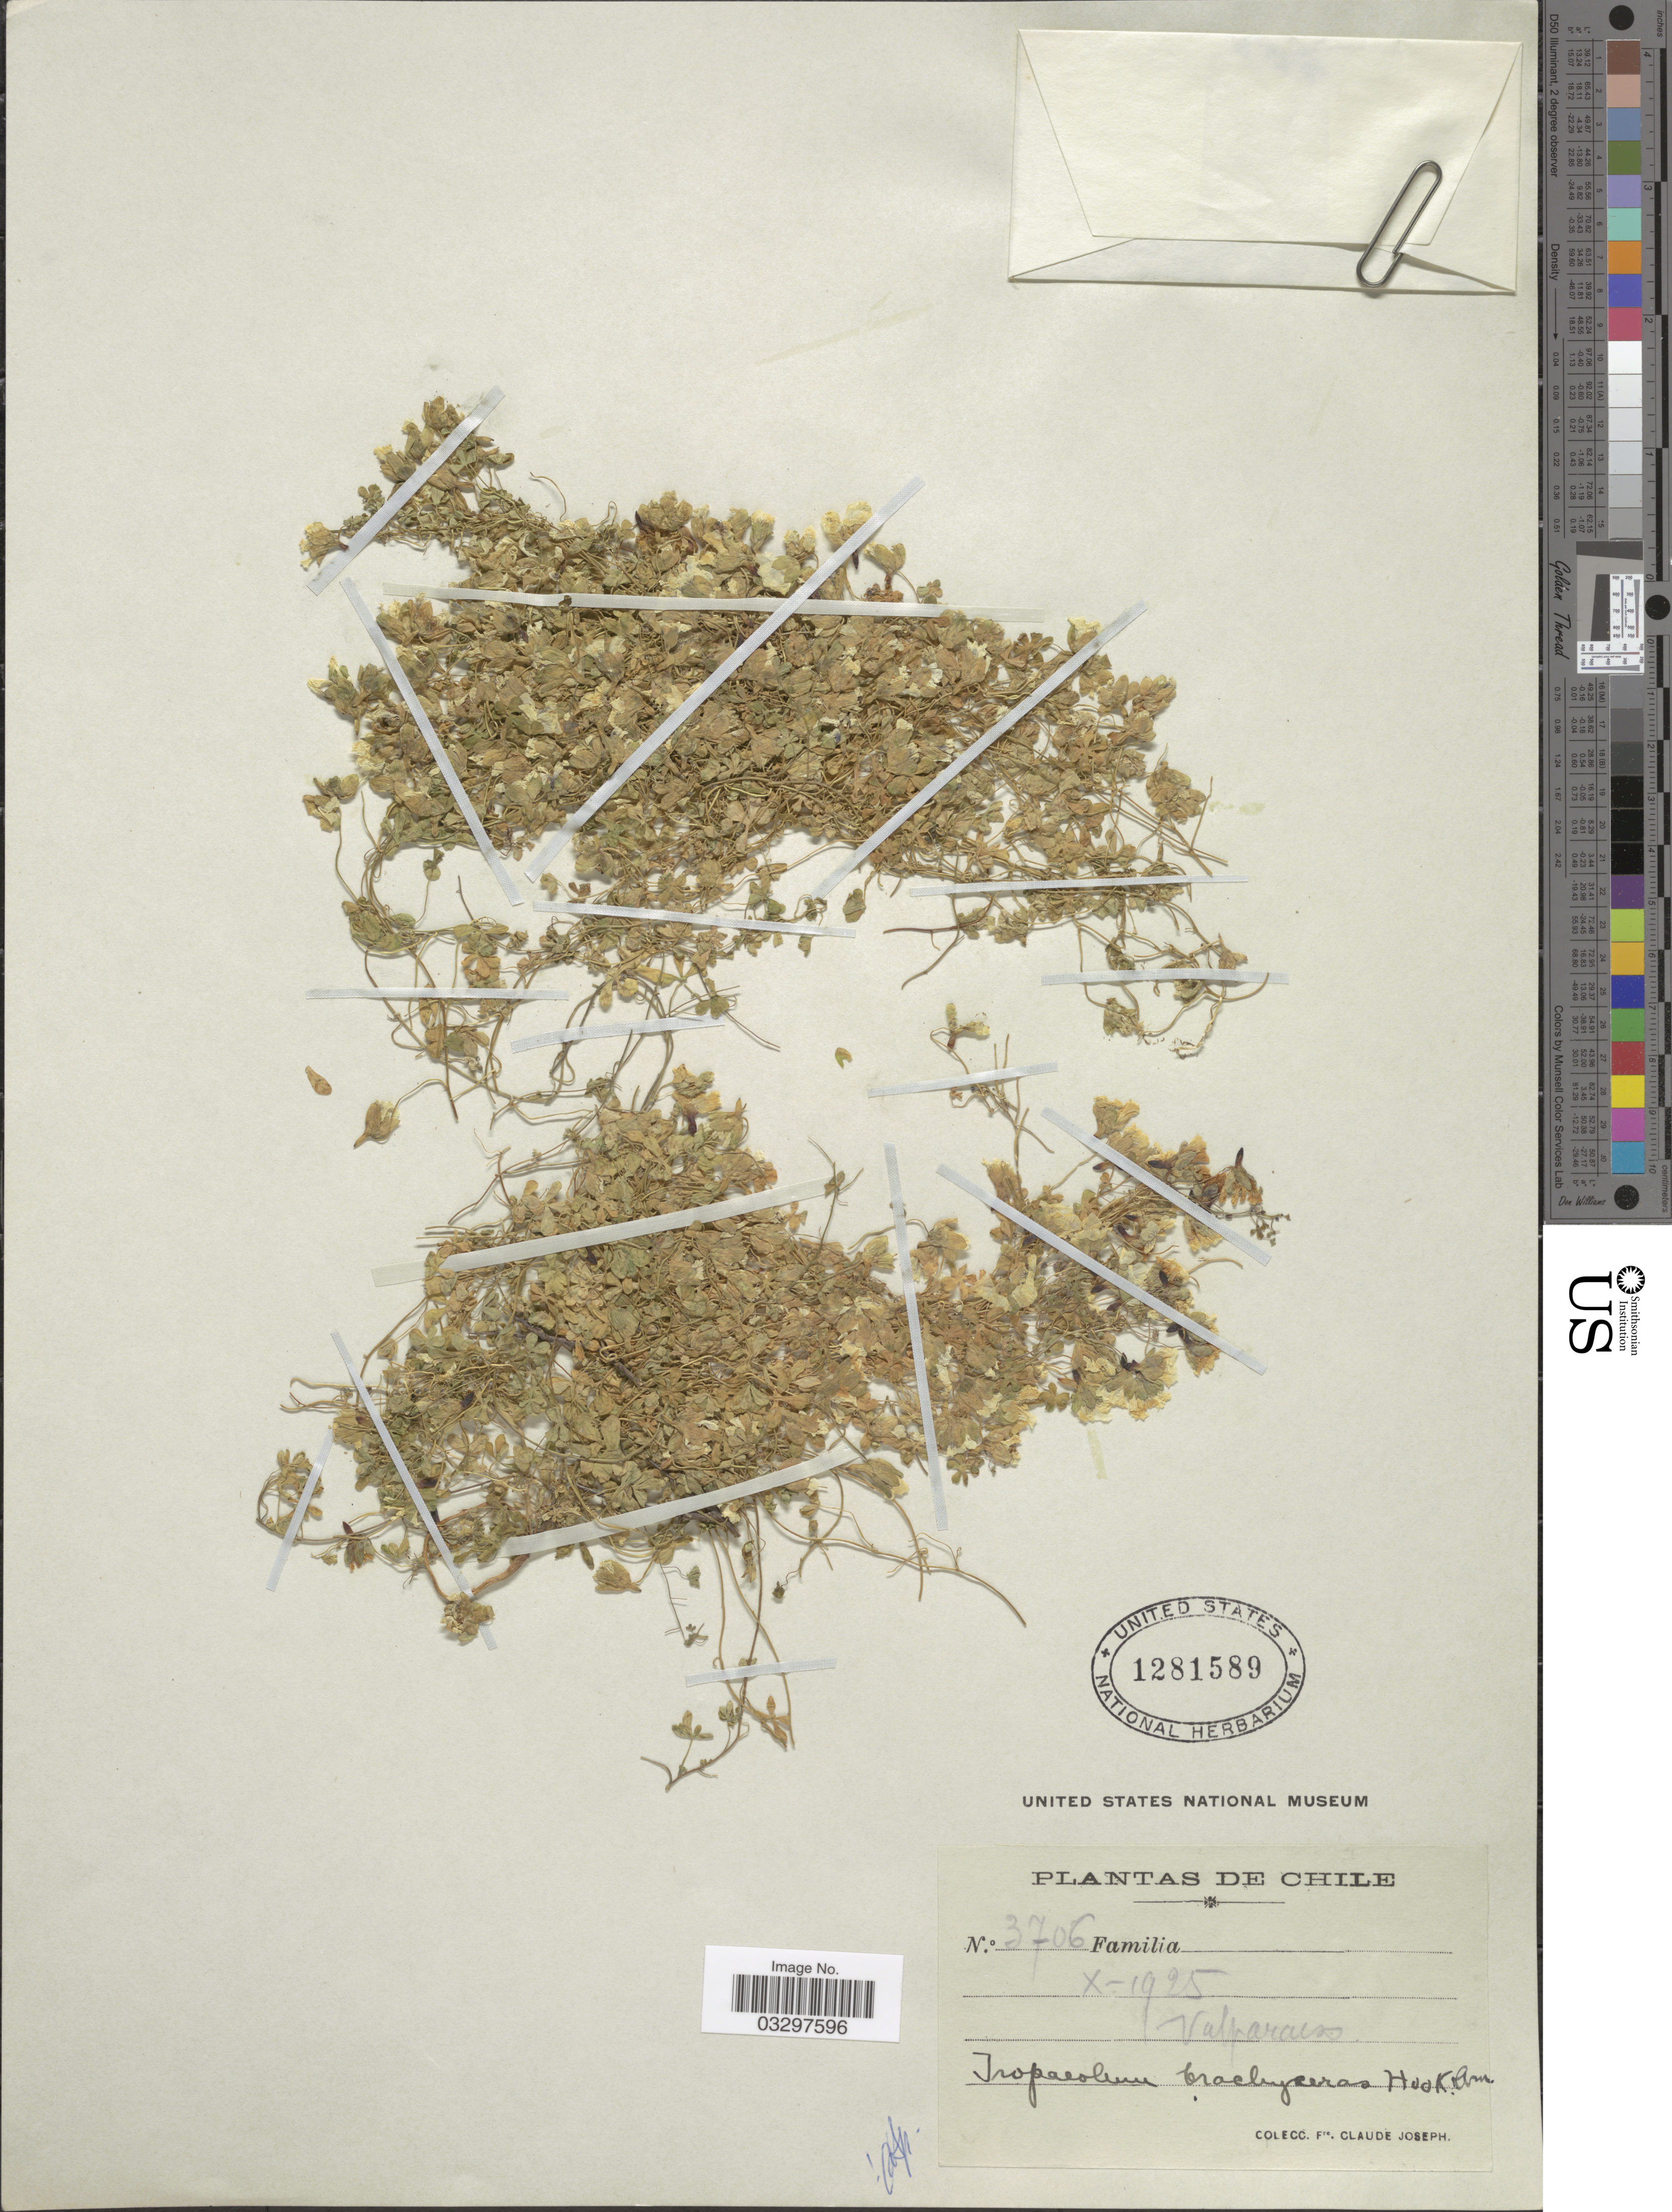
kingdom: Plantae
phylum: Tracheophyta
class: Magnoliopsida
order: Brassicales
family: Tropaeolaceae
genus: Tropaeolum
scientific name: Tropaeolum brachyceras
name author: Hook. & Arn.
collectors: Bro. Claude-Joseph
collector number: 3706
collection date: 1925-10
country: Chile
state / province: Valparaíso (V)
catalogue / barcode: US 1281589